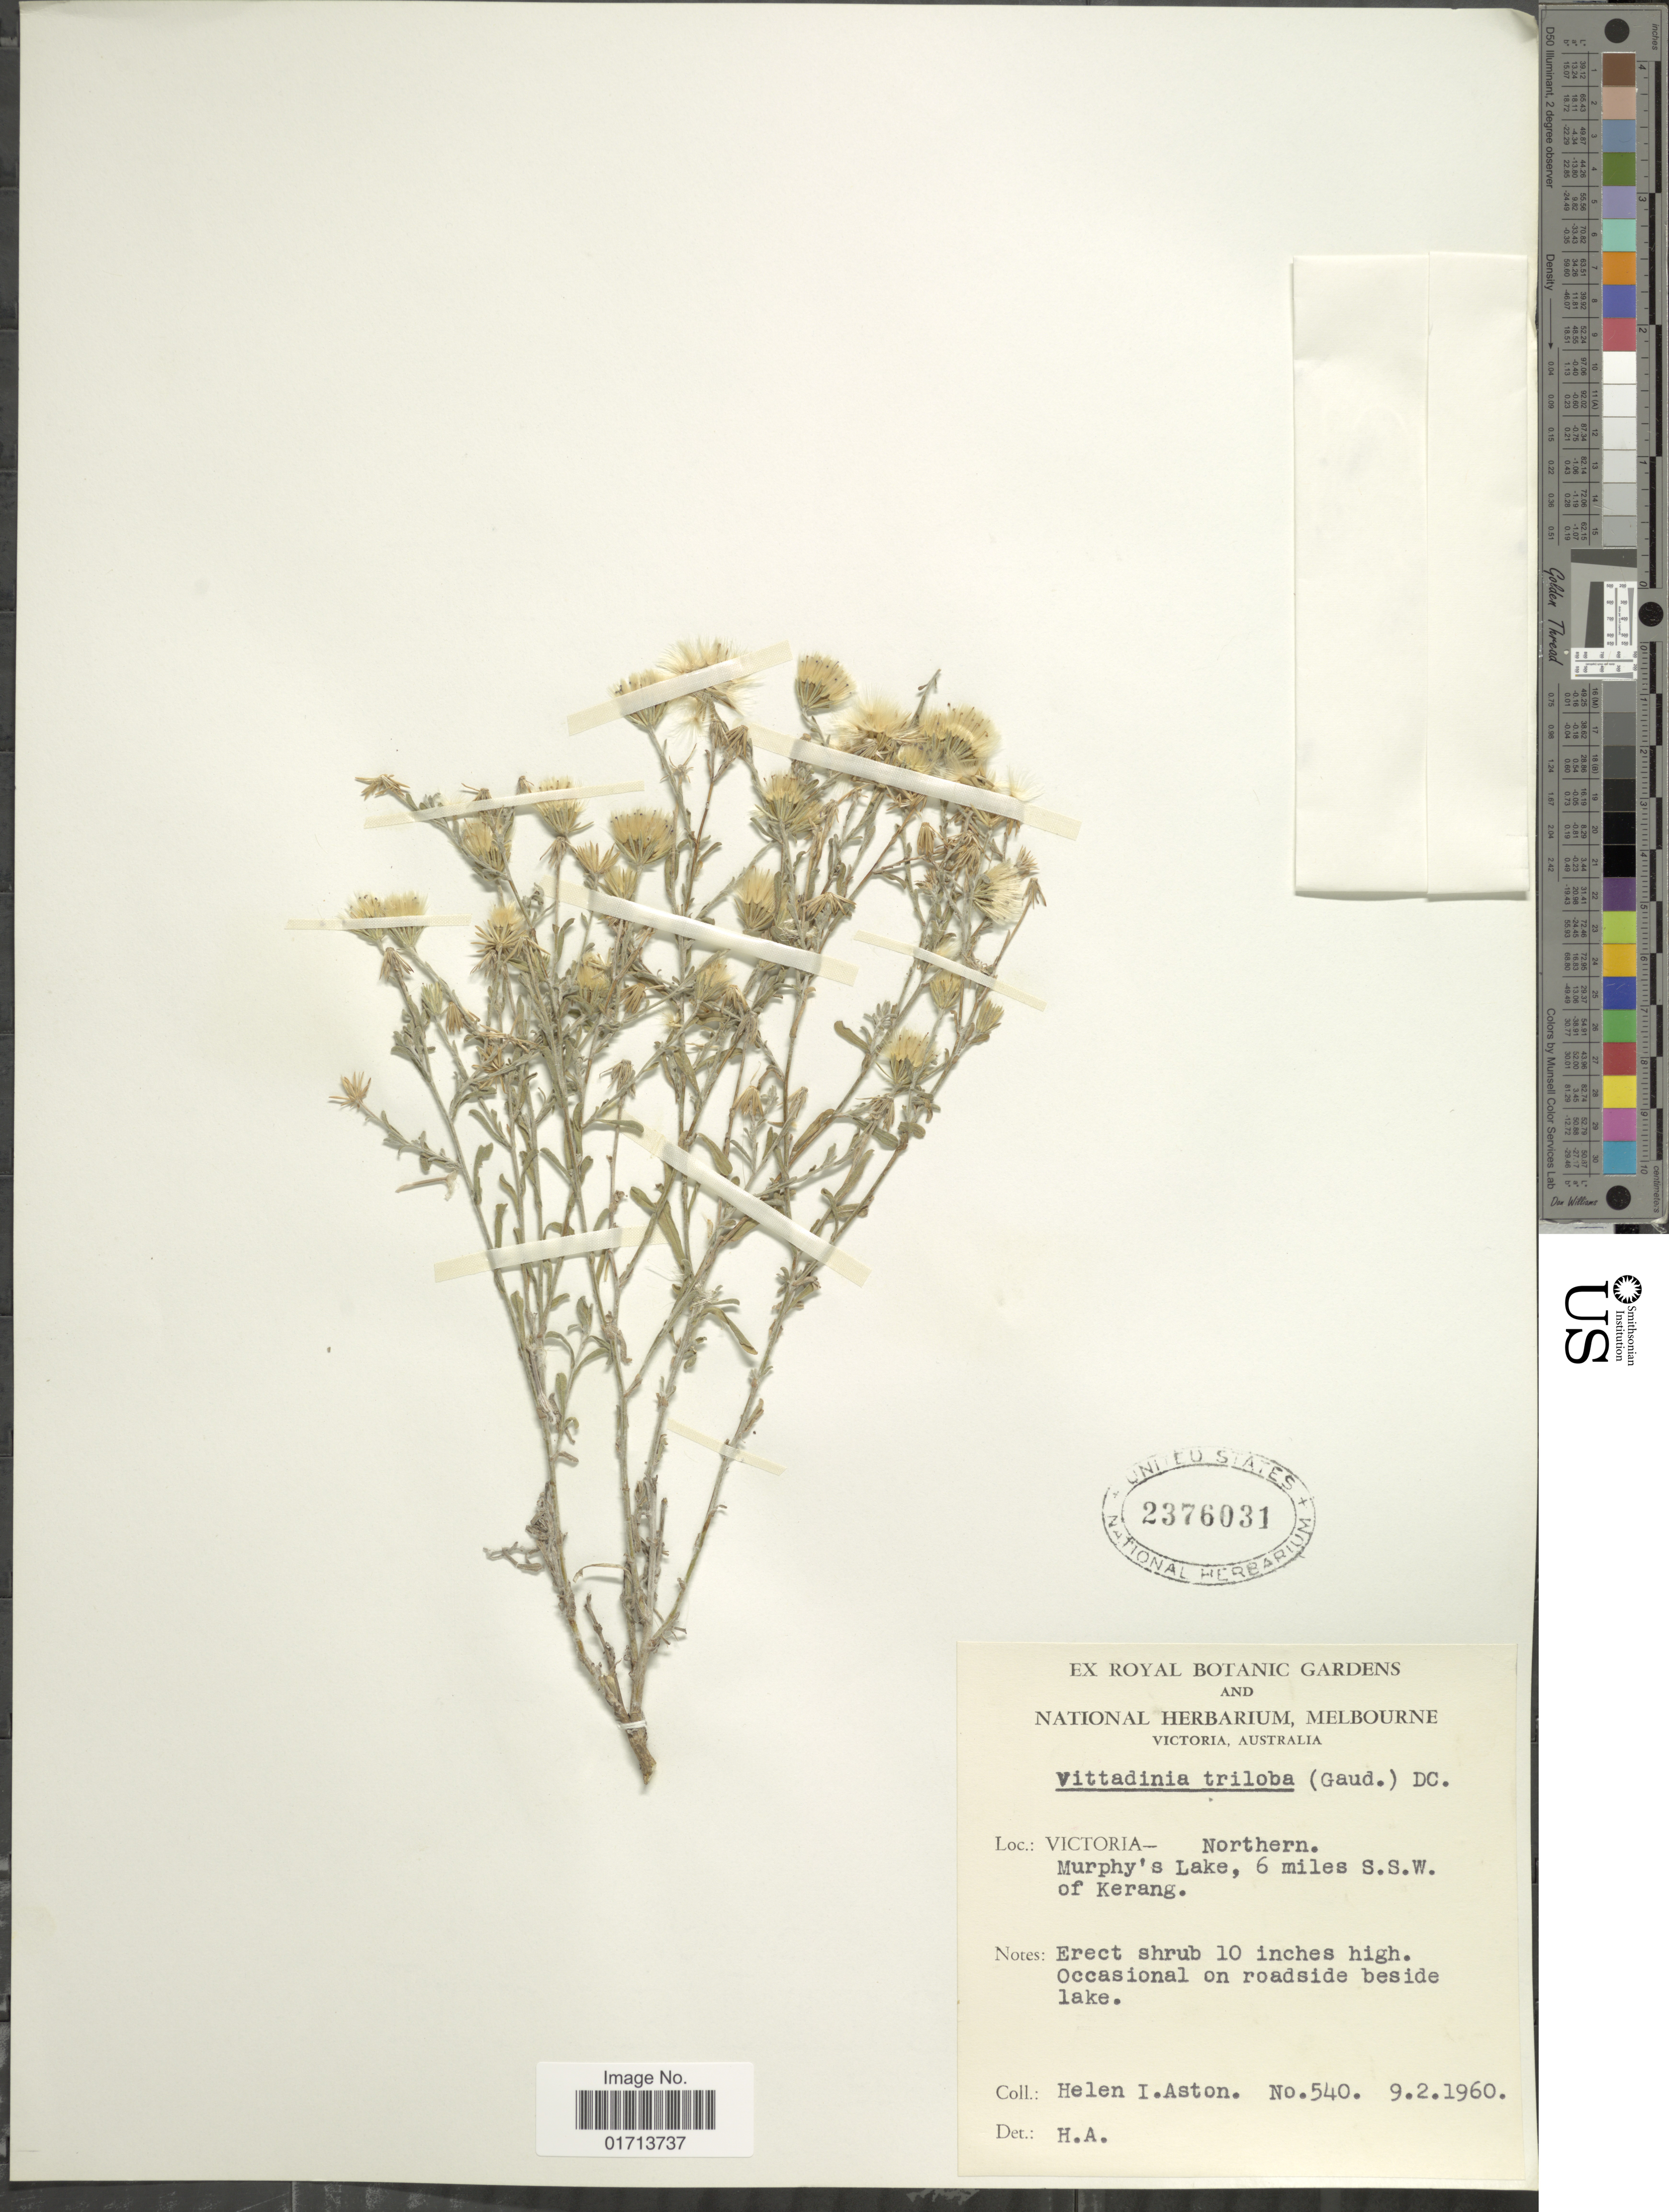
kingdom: Plantae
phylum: Tracheophyta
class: Magnoliopsida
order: Asterales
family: Asteraceae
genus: Vittadinia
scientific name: Vittadinia triloba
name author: (Gaudich.) DC.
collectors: H. I. Aston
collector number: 540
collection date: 1960-02-09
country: Australia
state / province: Victoria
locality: Victoria- Northern, Murphy's Lake, 6 miles S. S. W. of Kerang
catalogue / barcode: US 2376031